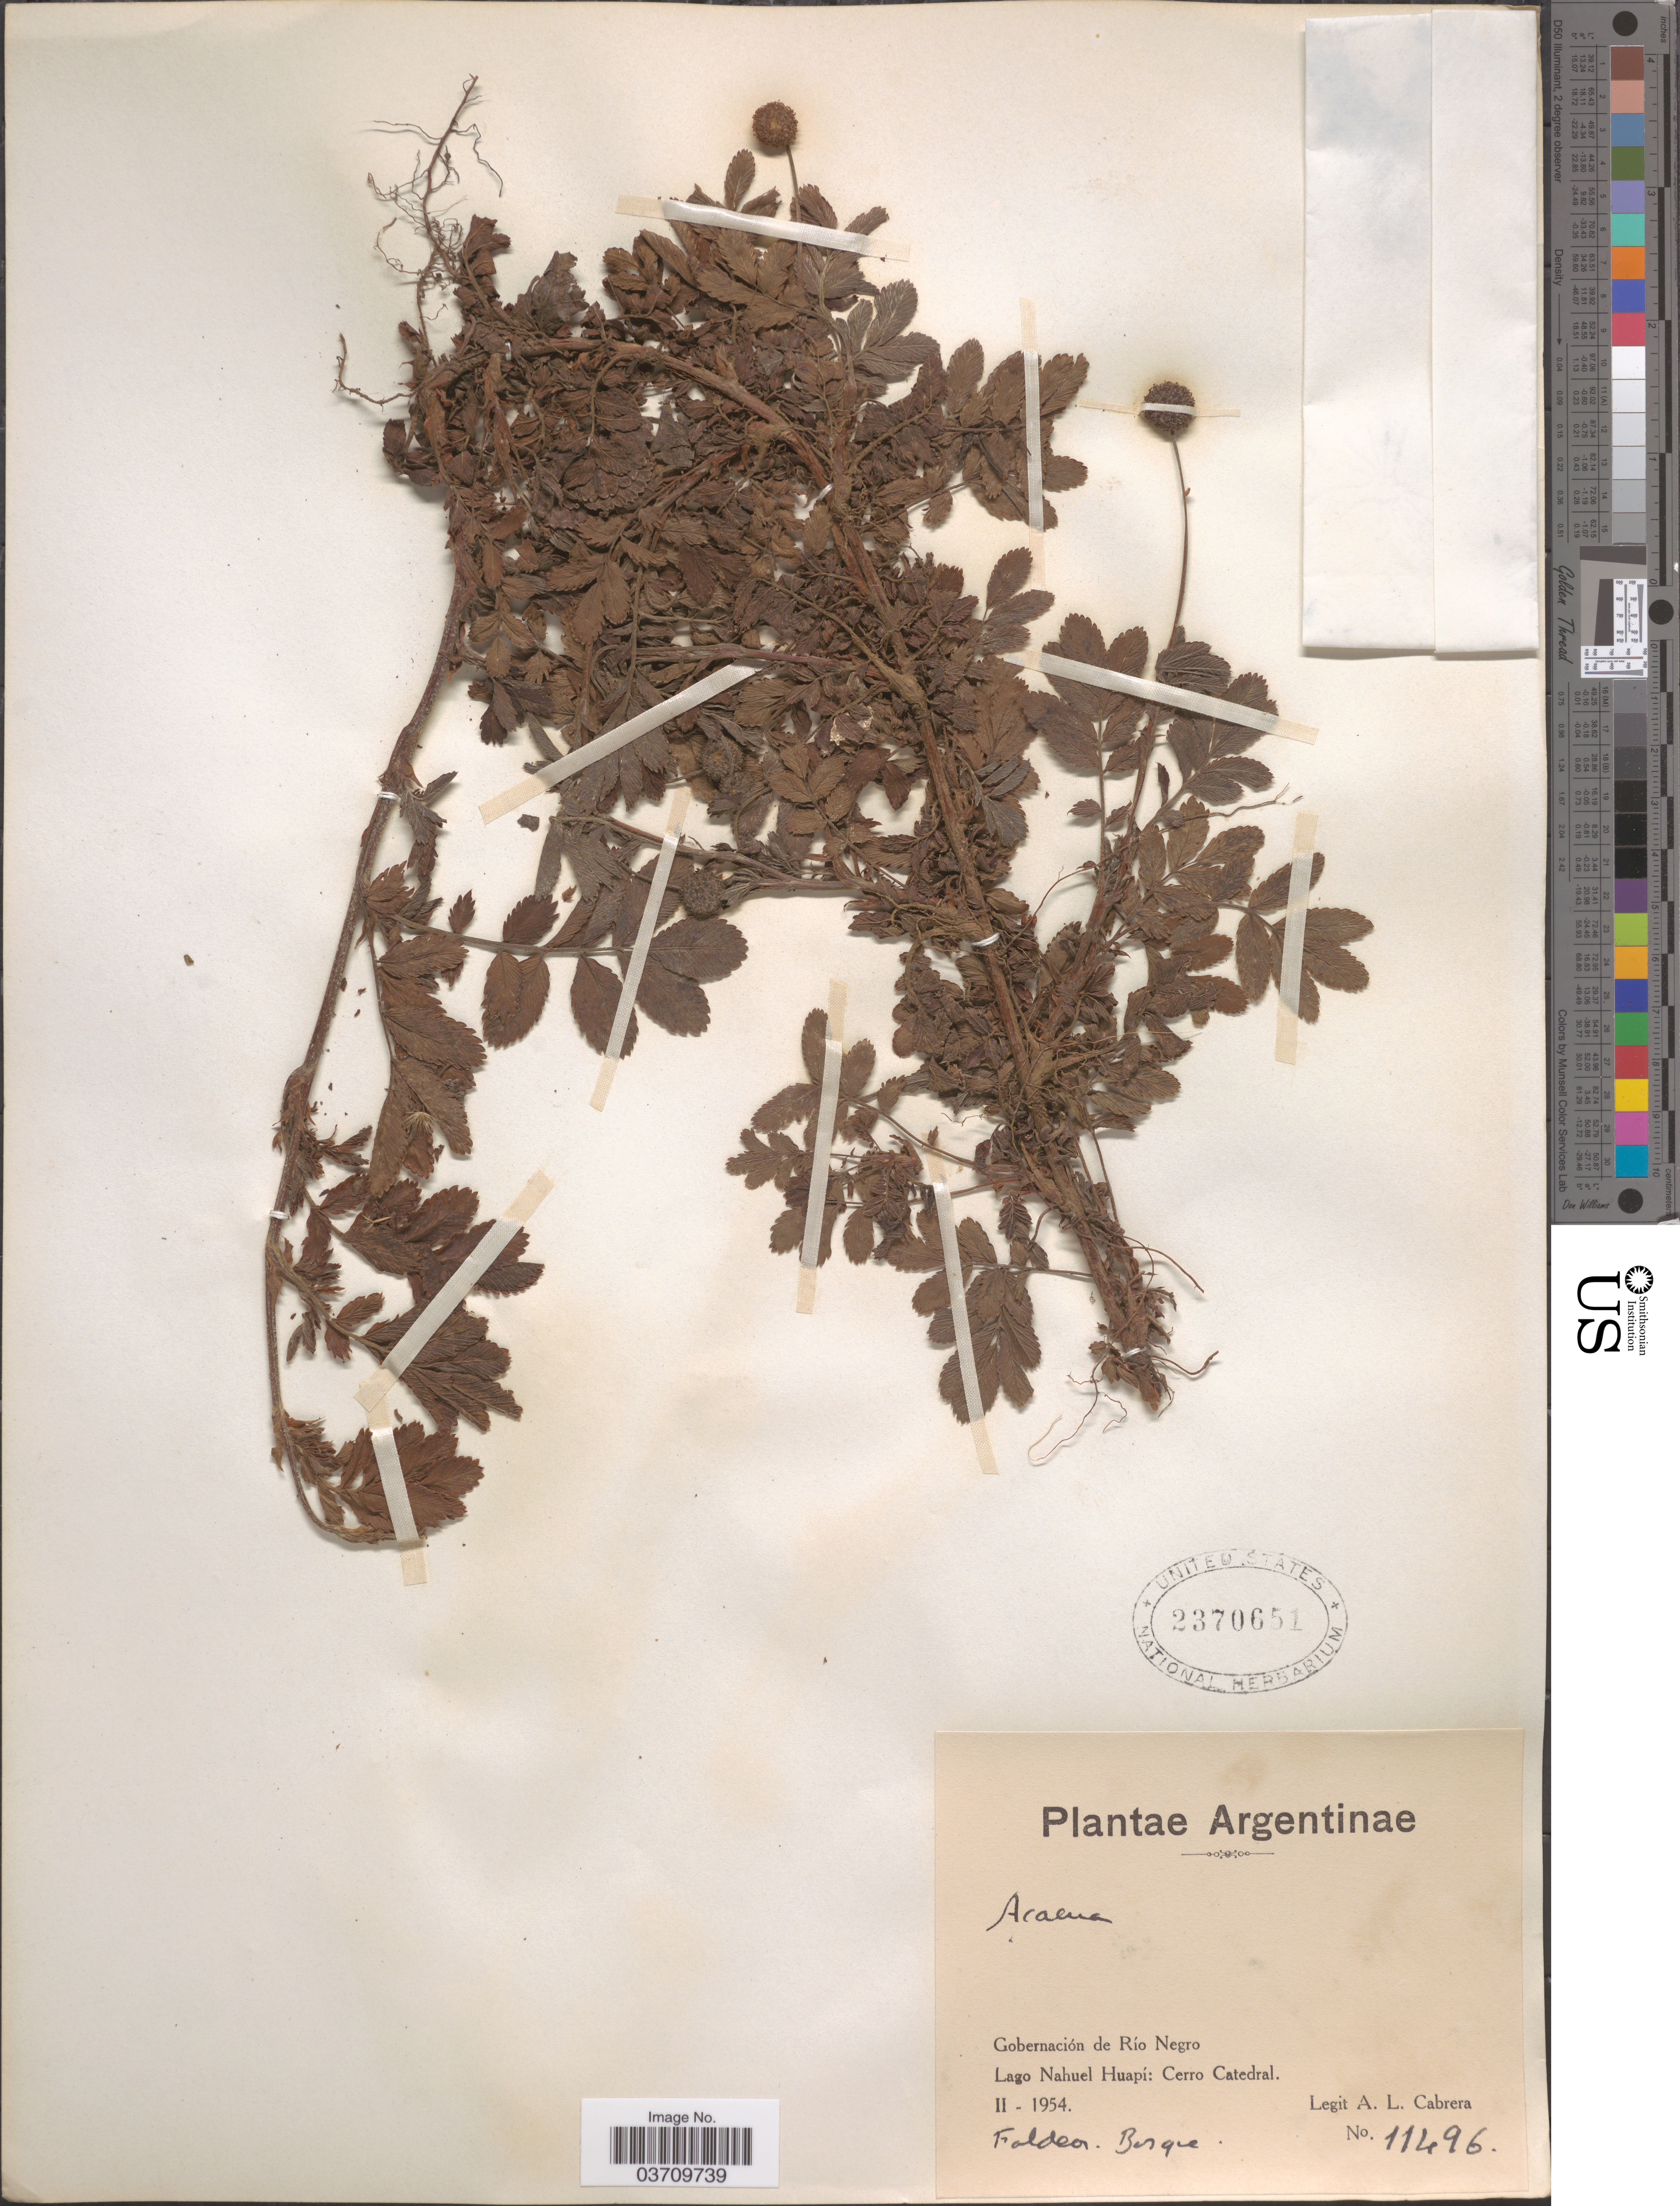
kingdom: Plantae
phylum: Tracheophyta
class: Magnoliopsida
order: Rosales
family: Rosaceae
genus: Acaena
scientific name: Acaena sp.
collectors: A. L. Cabrera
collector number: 11496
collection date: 1954-02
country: Argentina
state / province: Rio Negro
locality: Gobernación de Río Negro. Lago Nahuel Huapí: Cerro Catedral.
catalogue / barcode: US 2370651